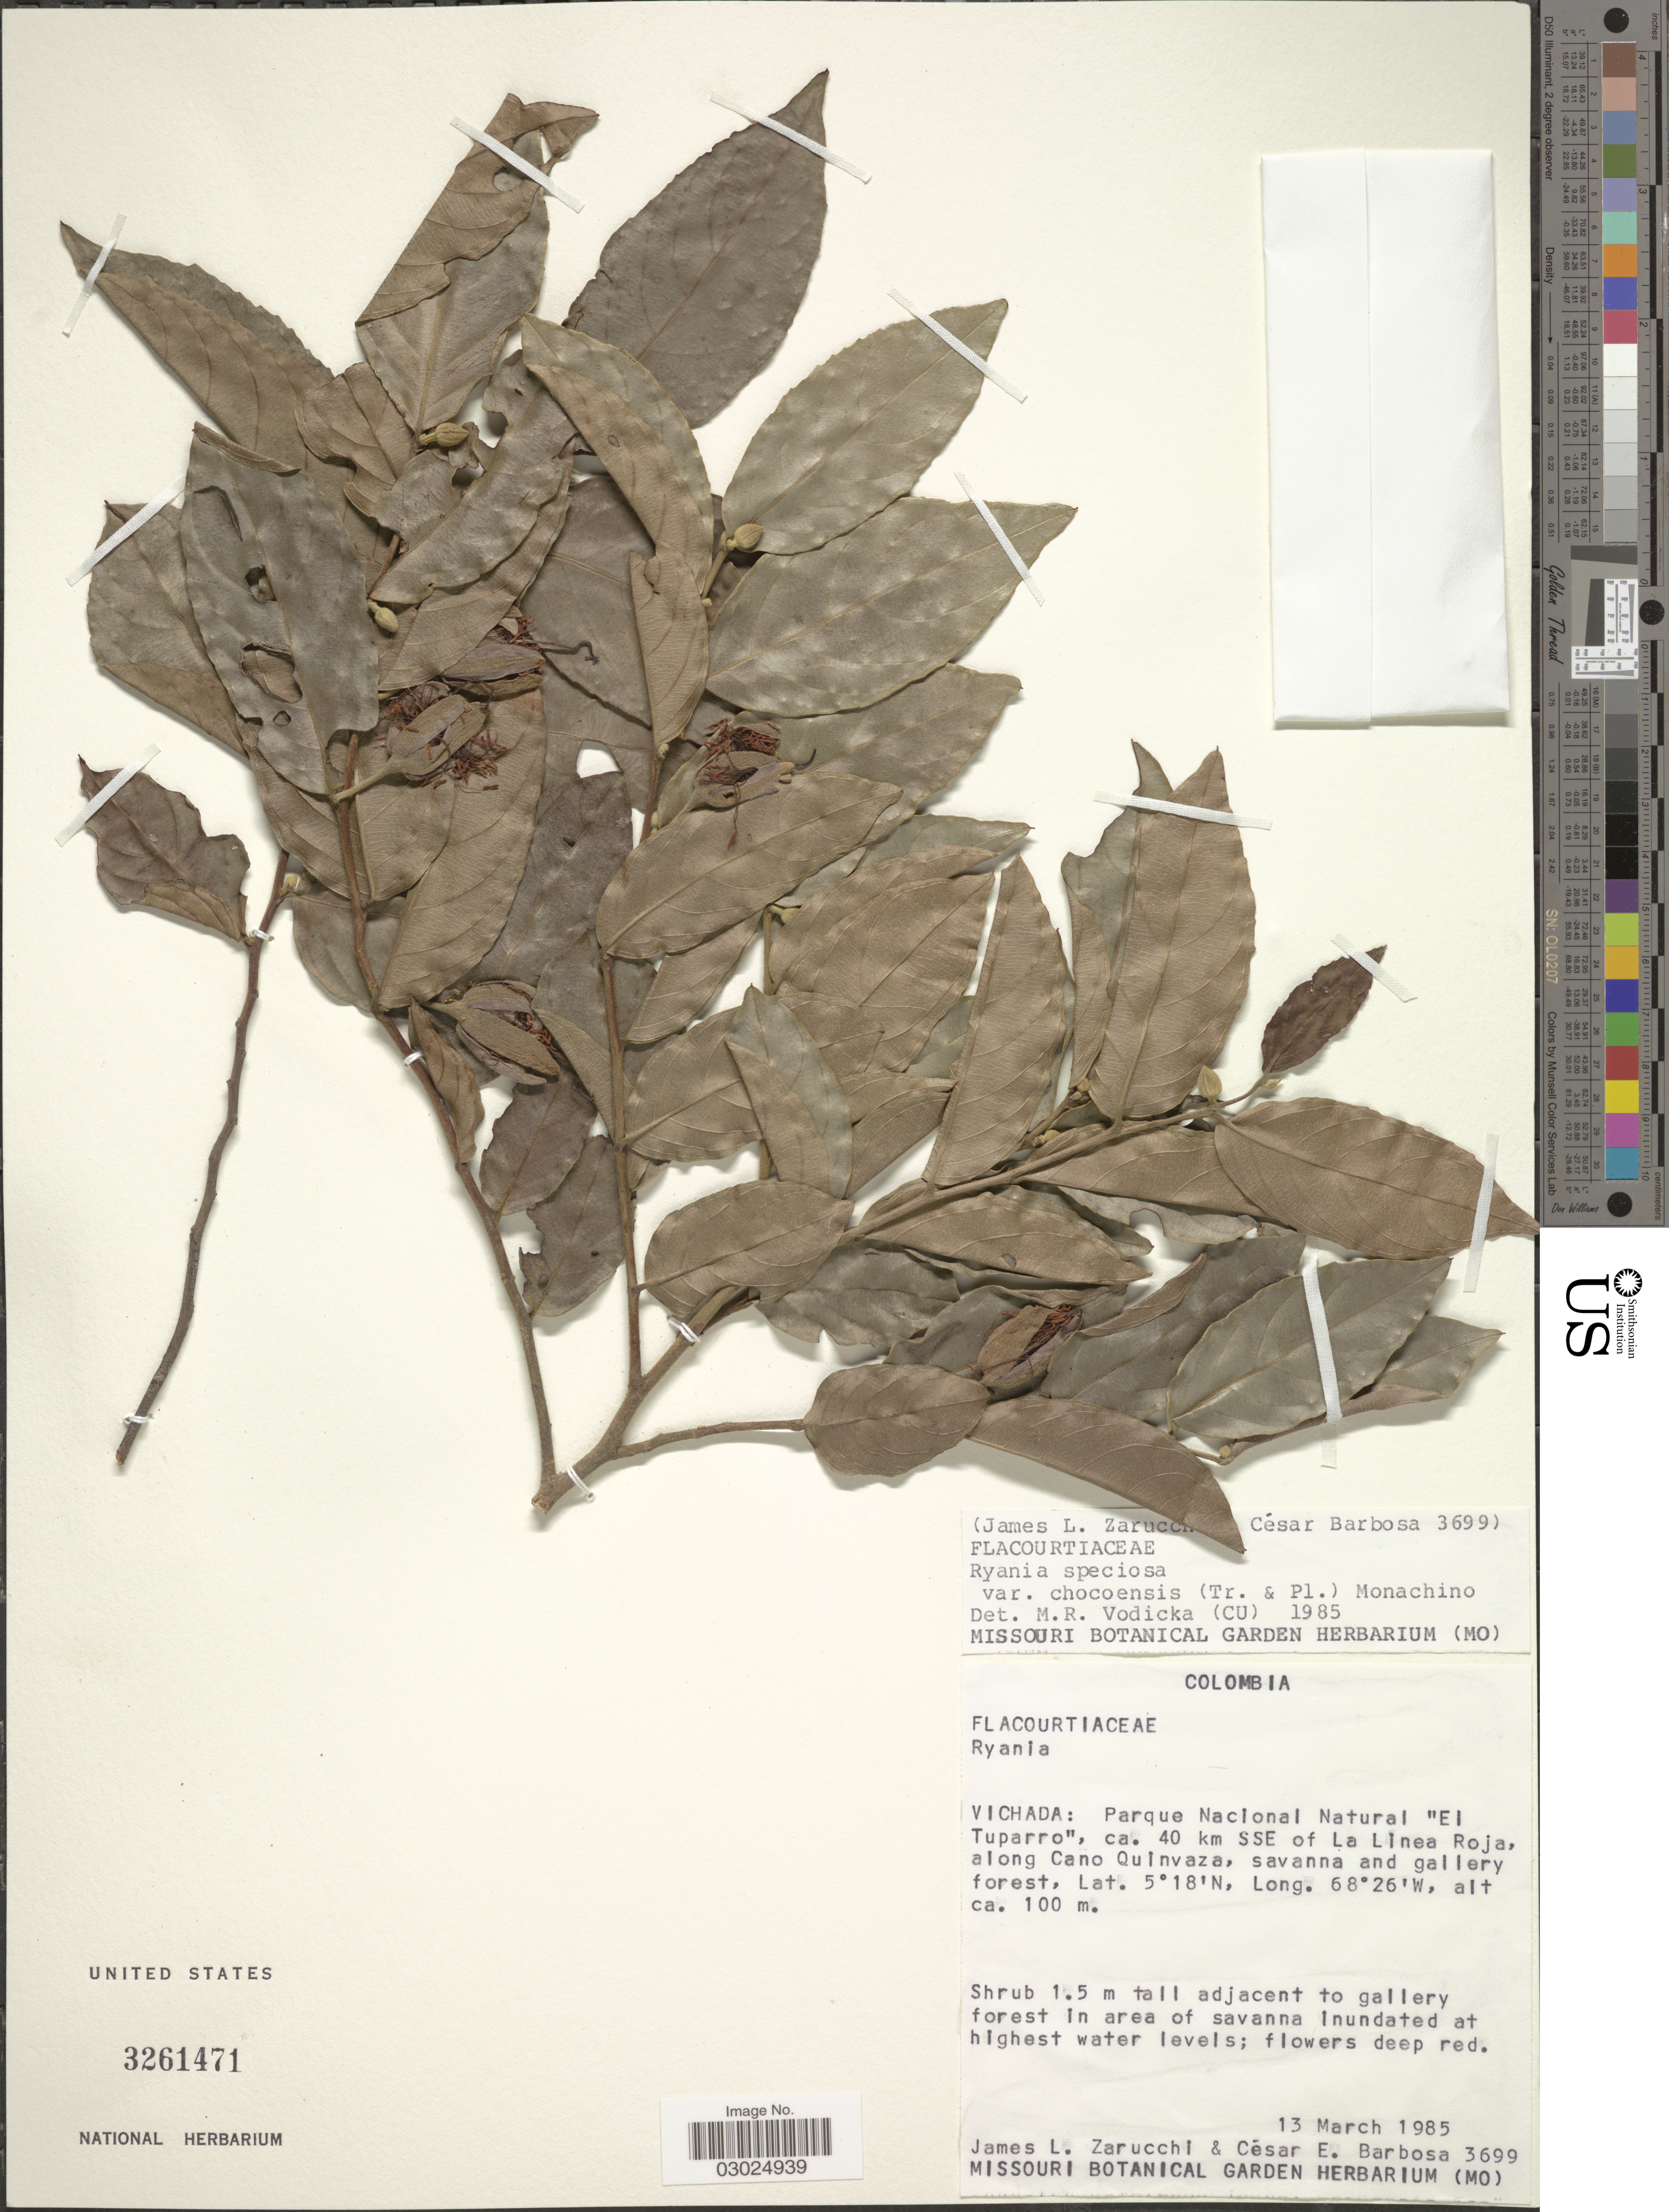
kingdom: Plantae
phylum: Tracheophyta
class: Magnoliopsida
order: Malpighiales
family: Salicaceae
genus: Ryania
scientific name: Ryania speciosa var. chocoensis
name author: (Triana & Planch.) Monach.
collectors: J. L. Zarucchi & C. E. Barbosa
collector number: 3699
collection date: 1985-03-13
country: Colombia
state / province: Vichada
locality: Vichada: Parque Nacional Natural "El Tuparro", ca. 40 km SSE of La Linea Roja, along Cano Quinvaza.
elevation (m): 100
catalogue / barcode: US 3261471